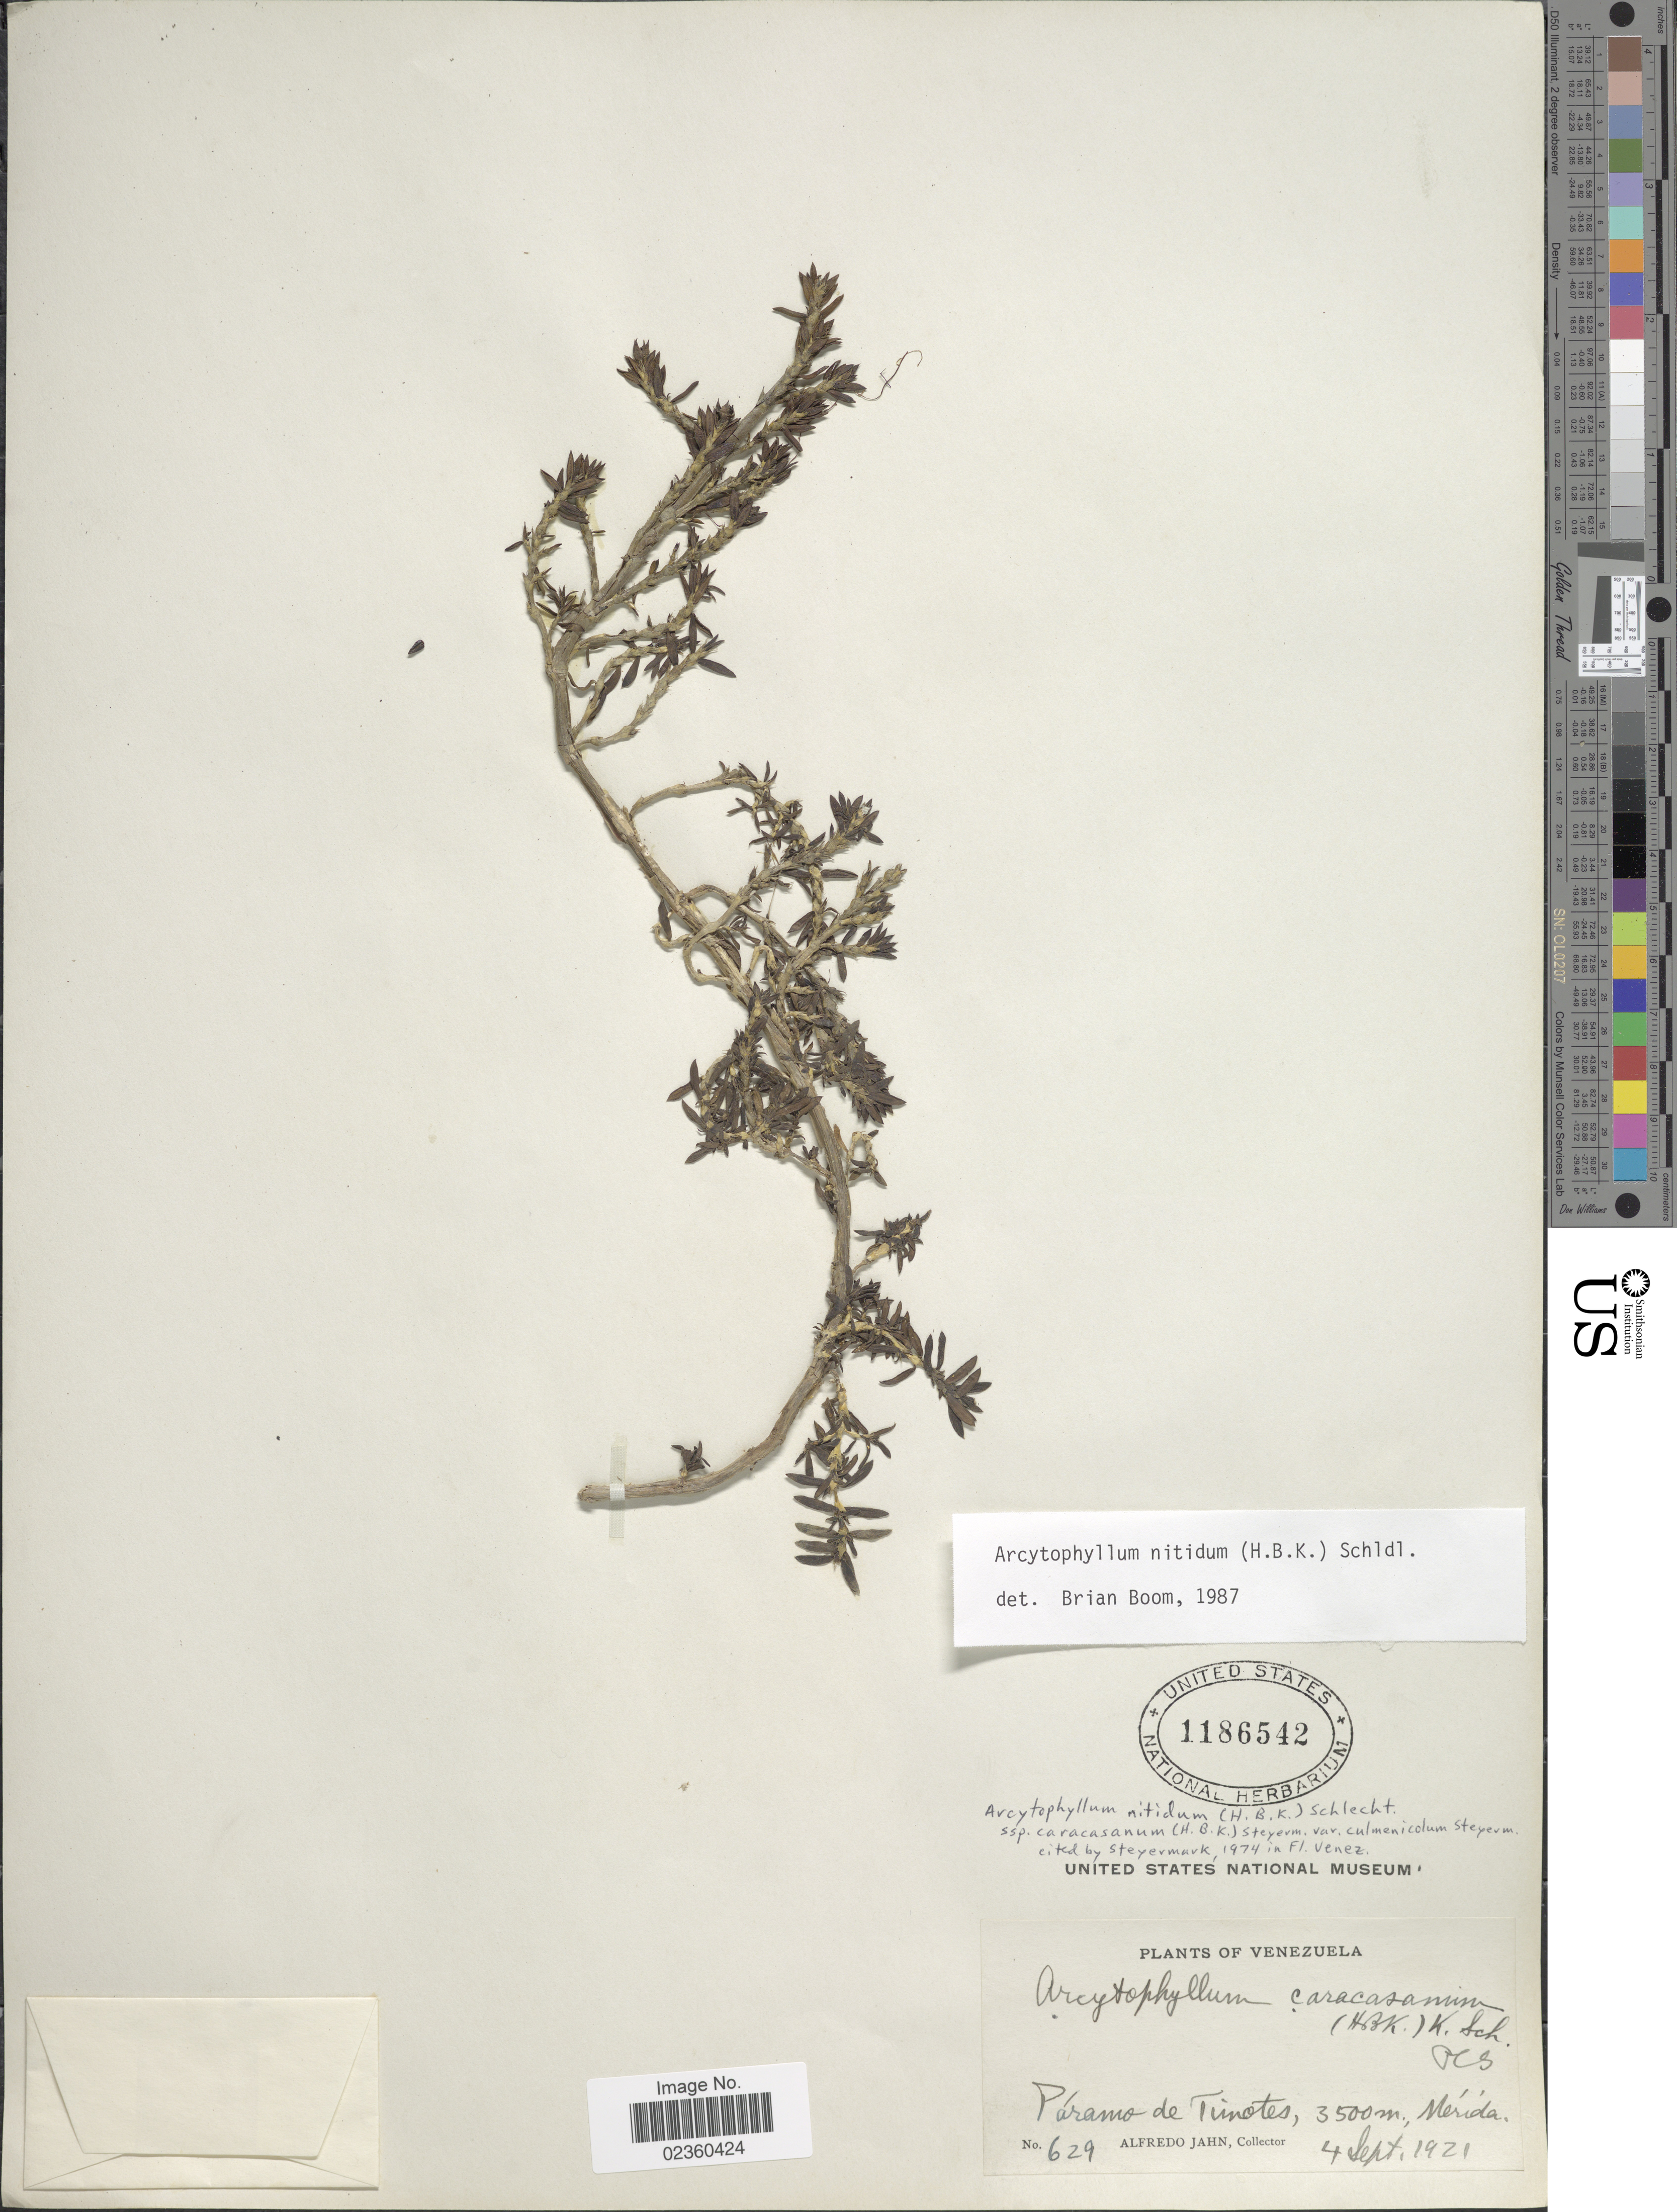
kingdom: Plantae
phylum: Tracheophyta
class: Magnoliopsida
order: Gentianales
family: Rubiaceae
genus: Arcytophyllum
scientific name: Arcytophyllum nitidum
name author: (Kunth) Schltdl.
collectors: A. Jahn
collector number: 629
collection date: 1921-09-04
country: Venezuela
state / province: Mérida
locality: Páramo de Timotes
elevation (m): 3500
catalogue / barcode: US 1186542